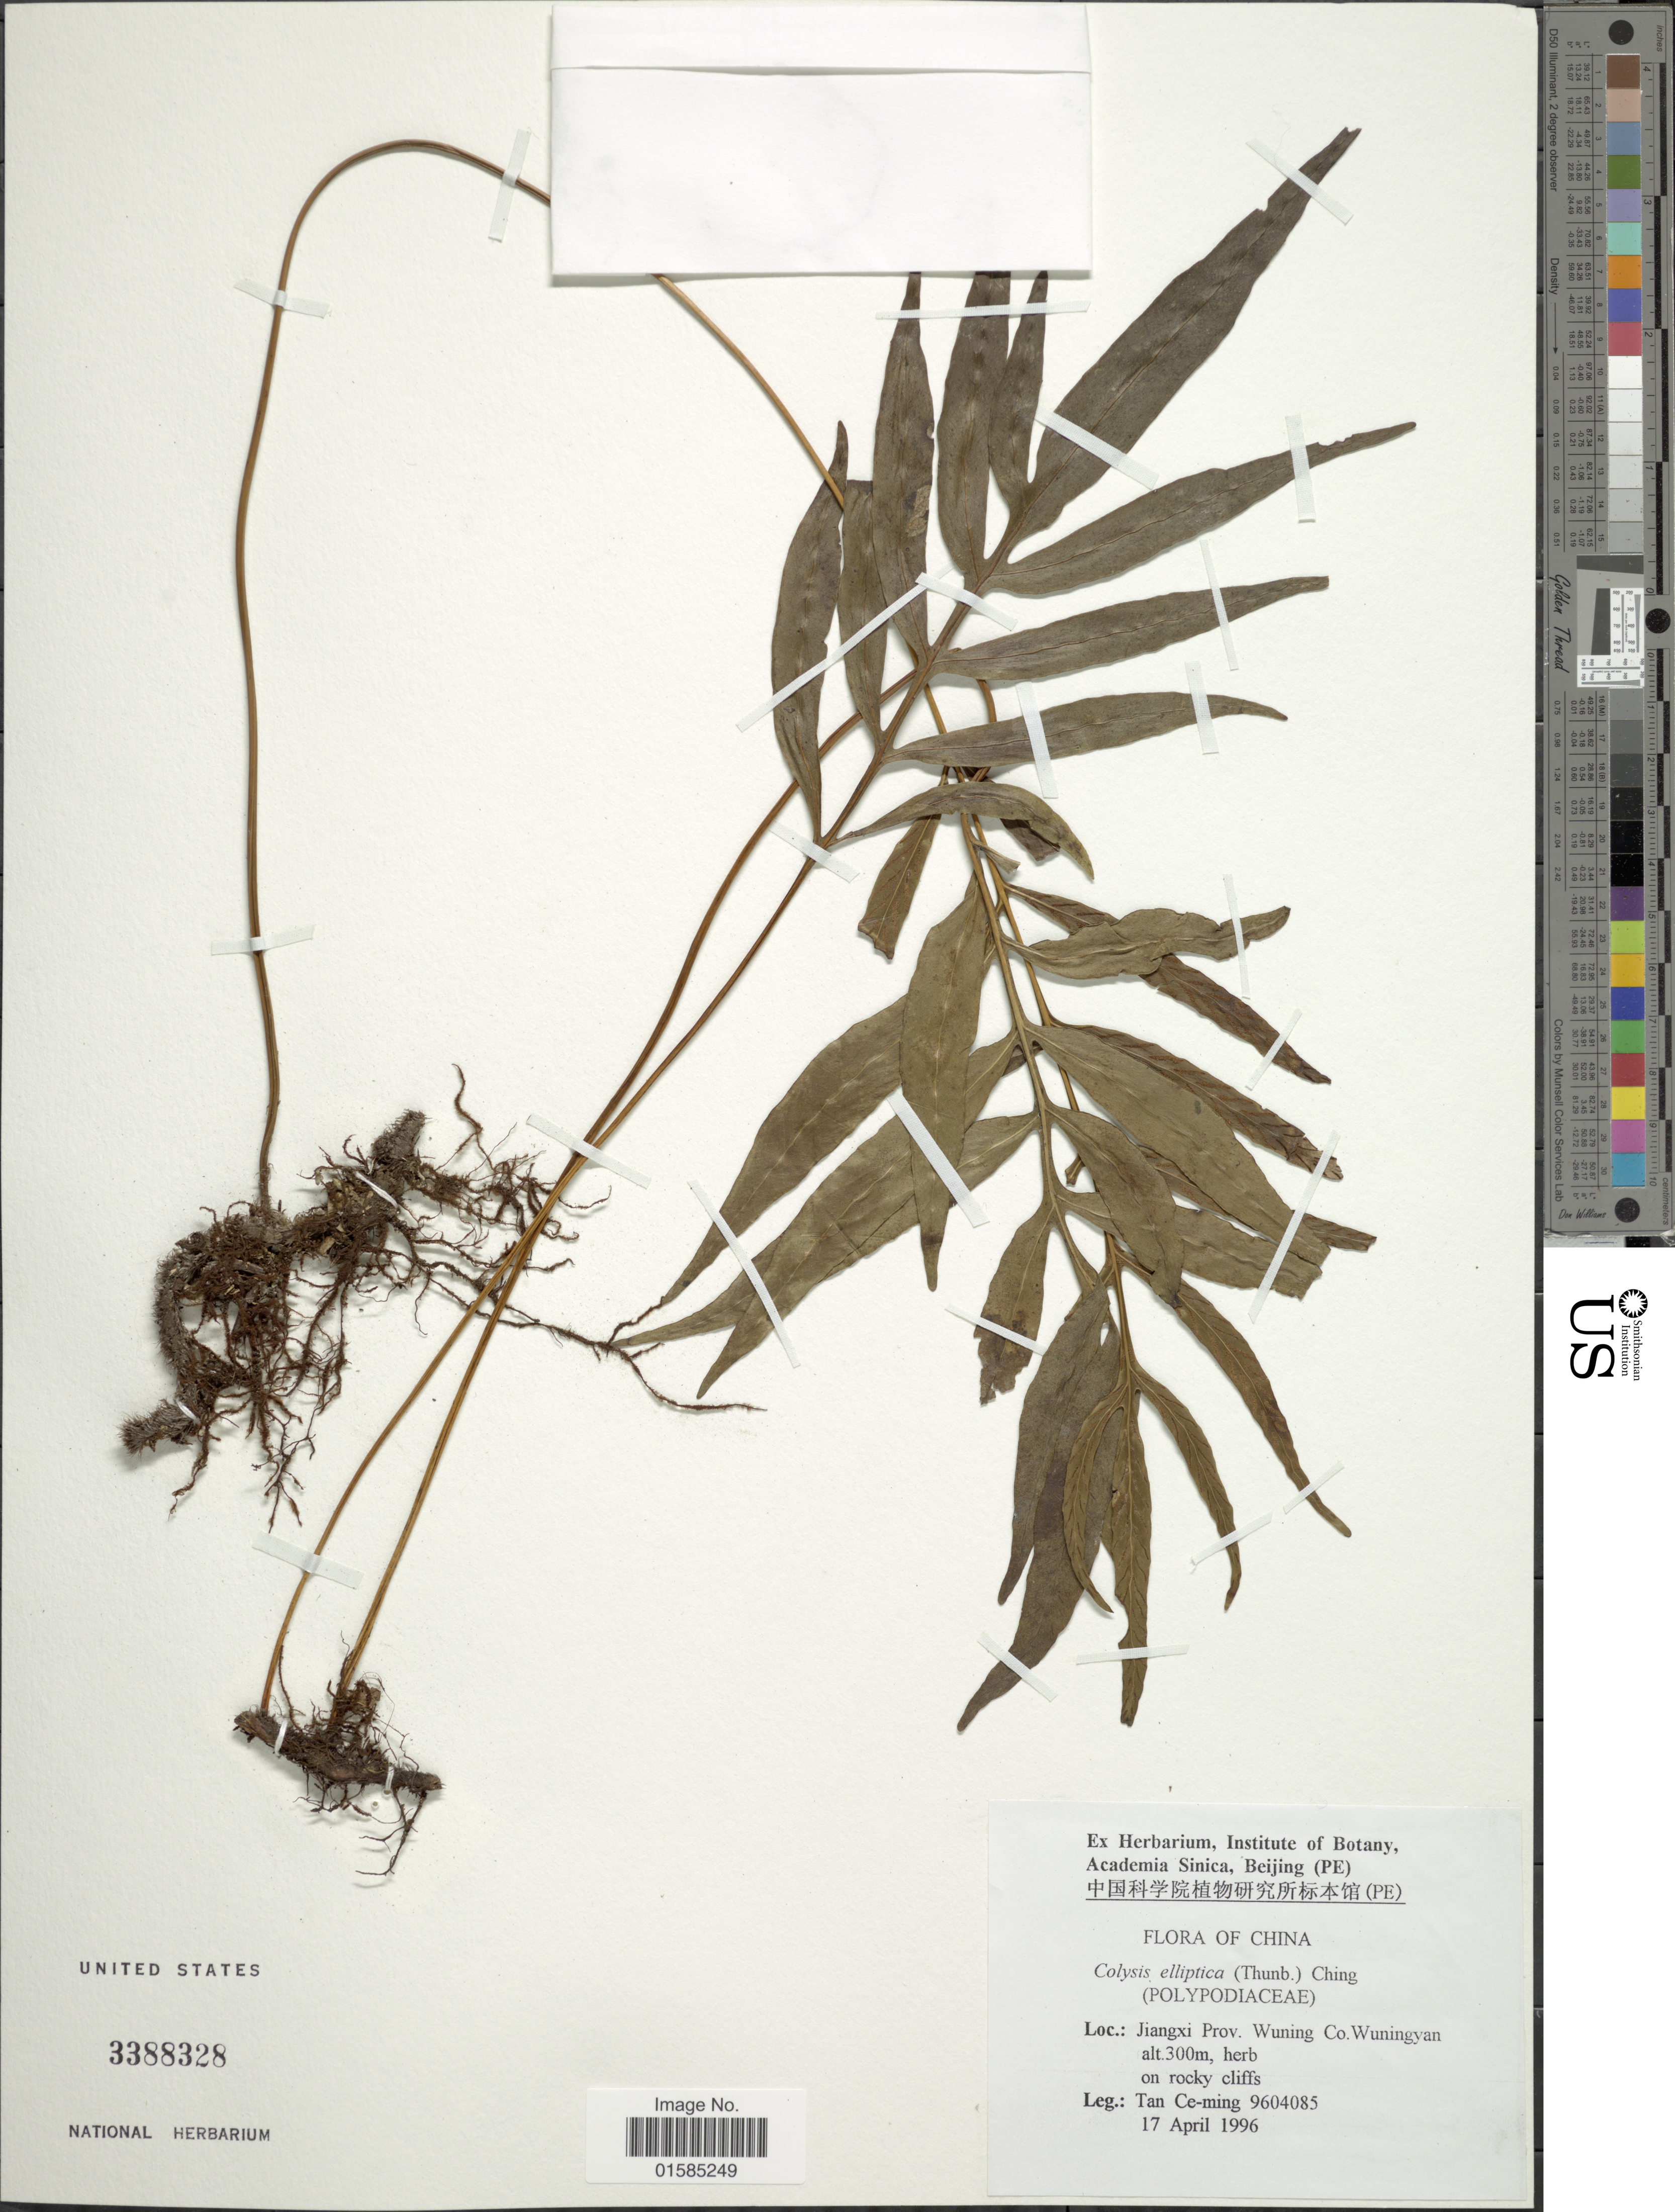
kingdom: Plantae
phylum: Tracheophyta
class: Polypodiopsida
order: Polypodiales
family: Polypodiaceae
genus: Leptochilus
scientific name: Leptochilus ellipticus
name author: (Thunb.) Noot.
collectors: Tam Ce-Ming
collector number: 9604085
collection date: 1996-04-17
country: China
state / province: Jiangxi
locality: China, Jiangxi Prov. Wuning Co. Wuningyan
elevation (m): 300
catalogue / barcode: US 3388328